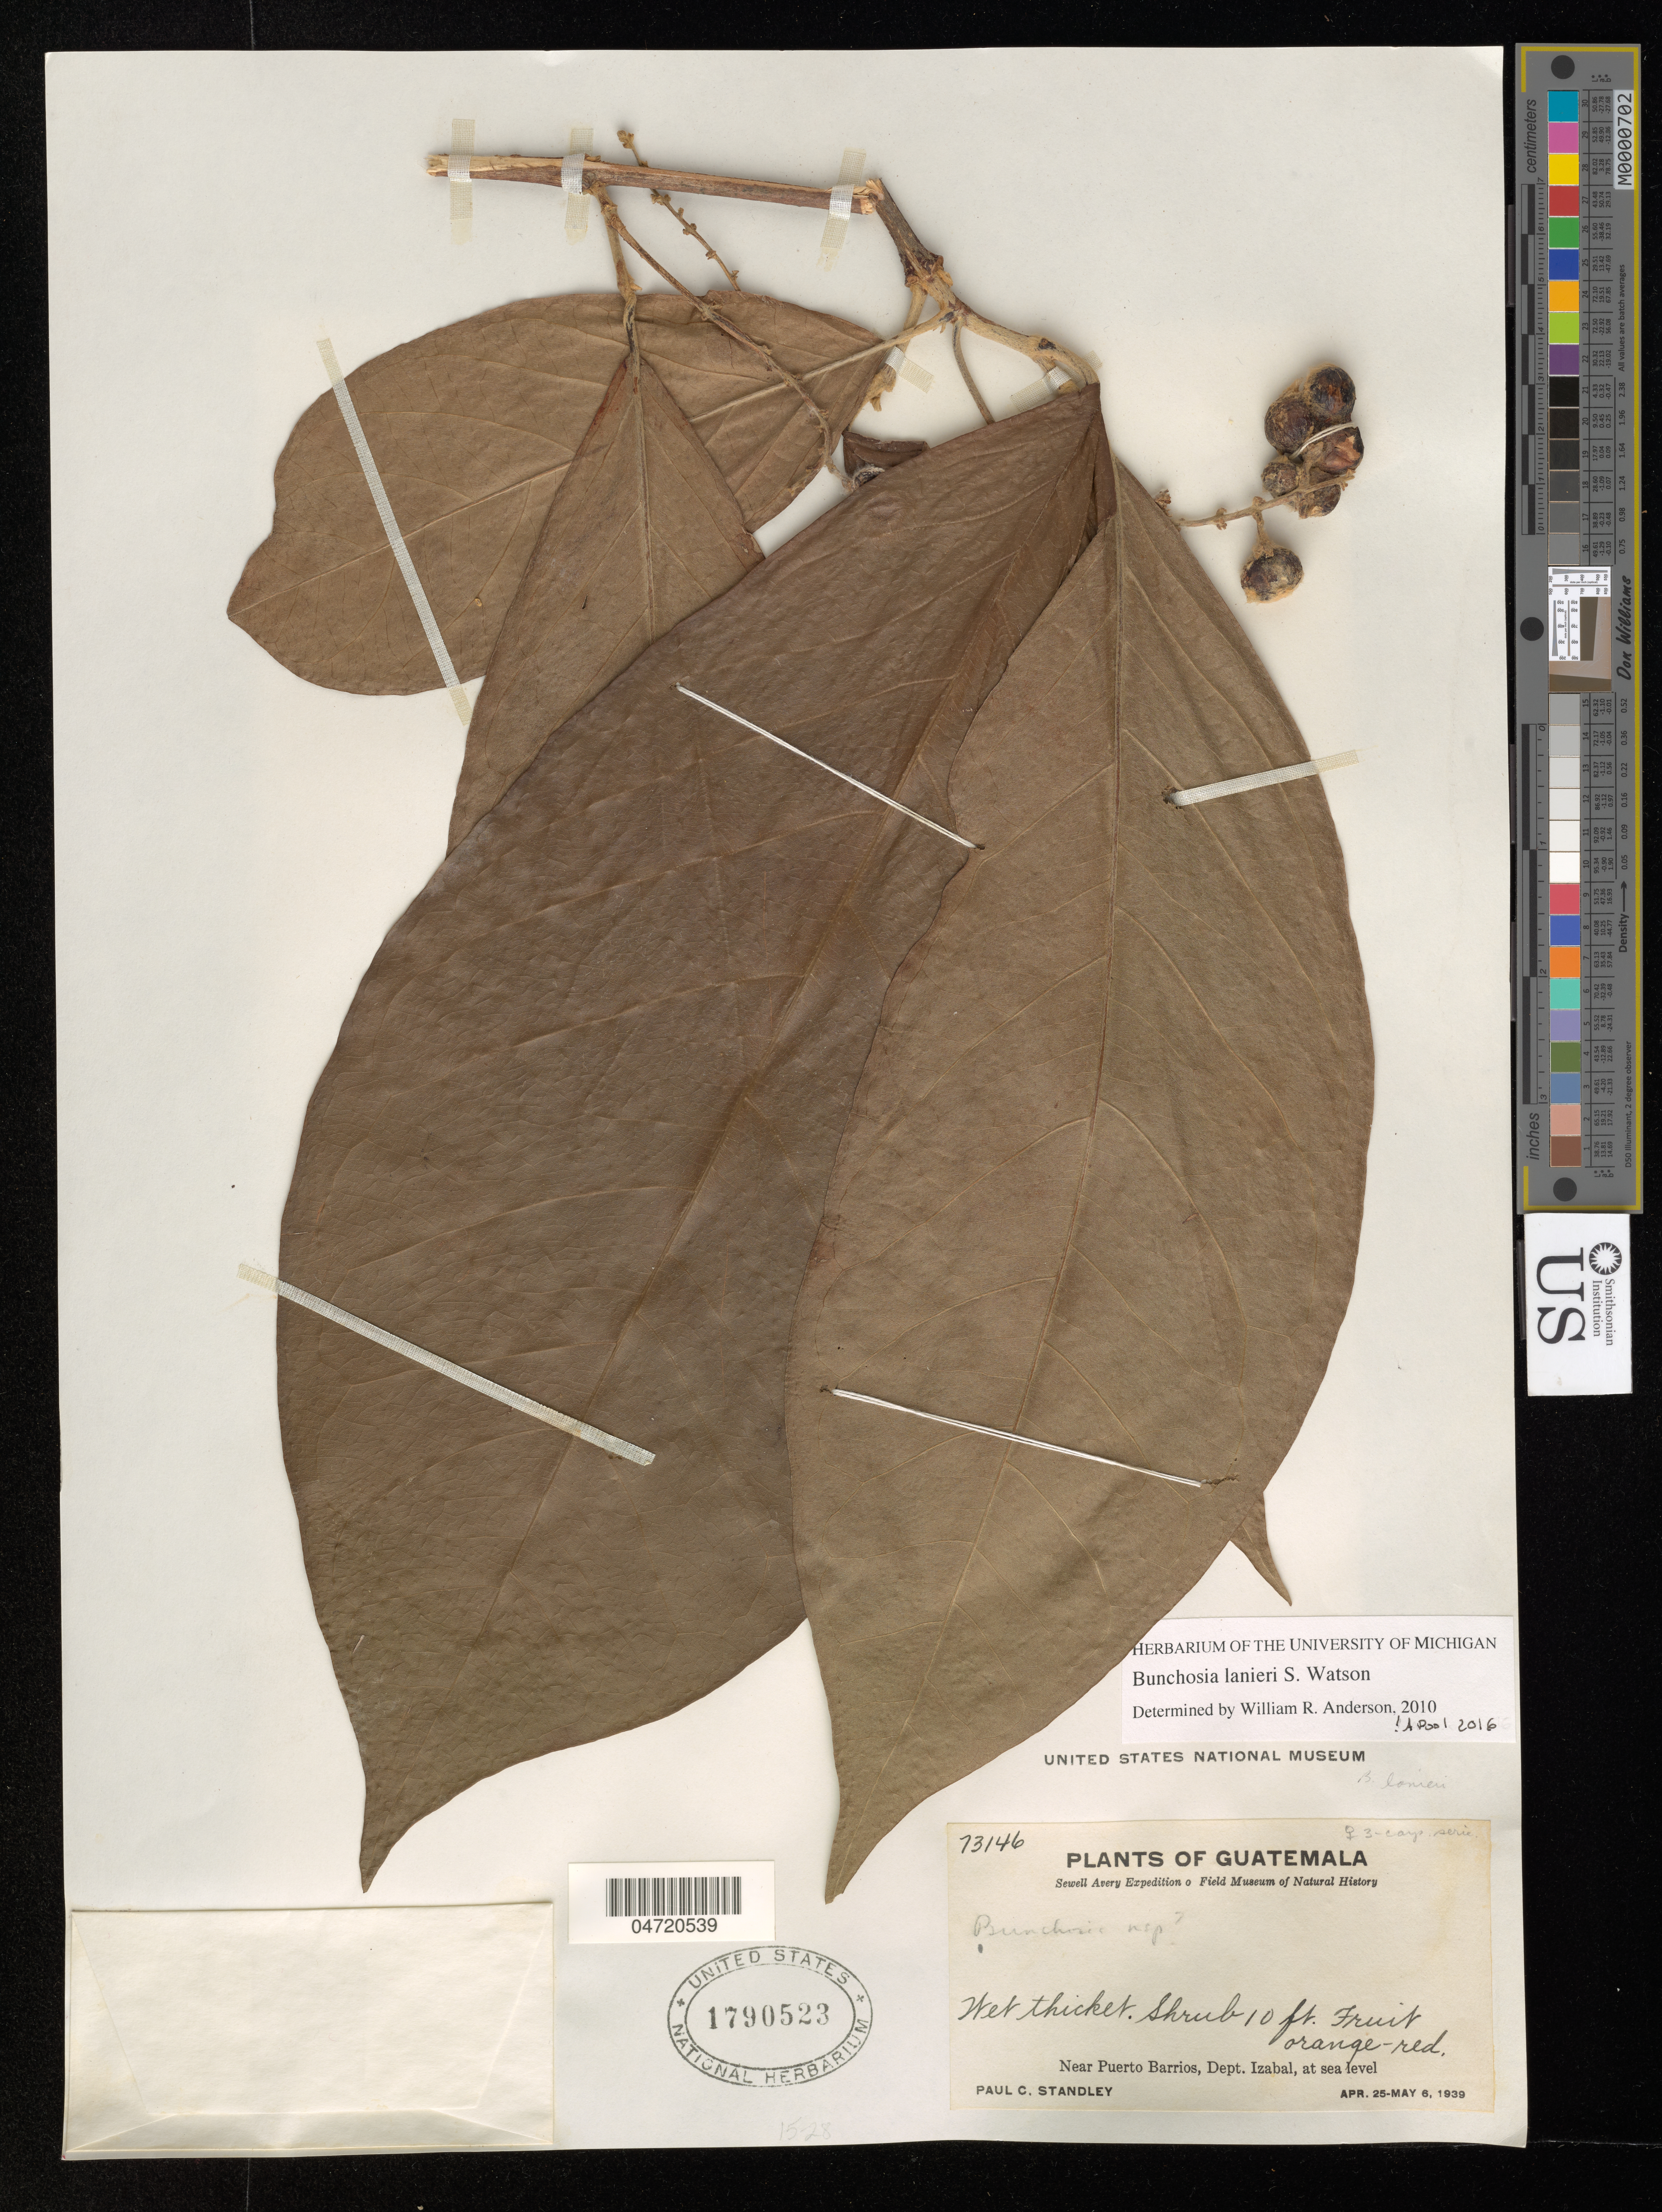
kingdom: Plantae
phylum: Tracheophyta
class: Magnoliopsida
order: Malpighiales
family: Malpighiaceae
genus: Bunchosia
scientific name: Bunchosia lanieri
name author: S. Watson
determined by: Pool, A., (MO), Missouri Botanical Garden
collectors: P. C. Standley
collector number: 73146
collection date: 1939-04-25/1939-05-06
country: Guatemala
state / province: Izabal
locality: Near Puerto Barrios, Dept. Izabal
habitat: Wet thicket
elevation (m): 0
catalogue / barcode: US 1790523